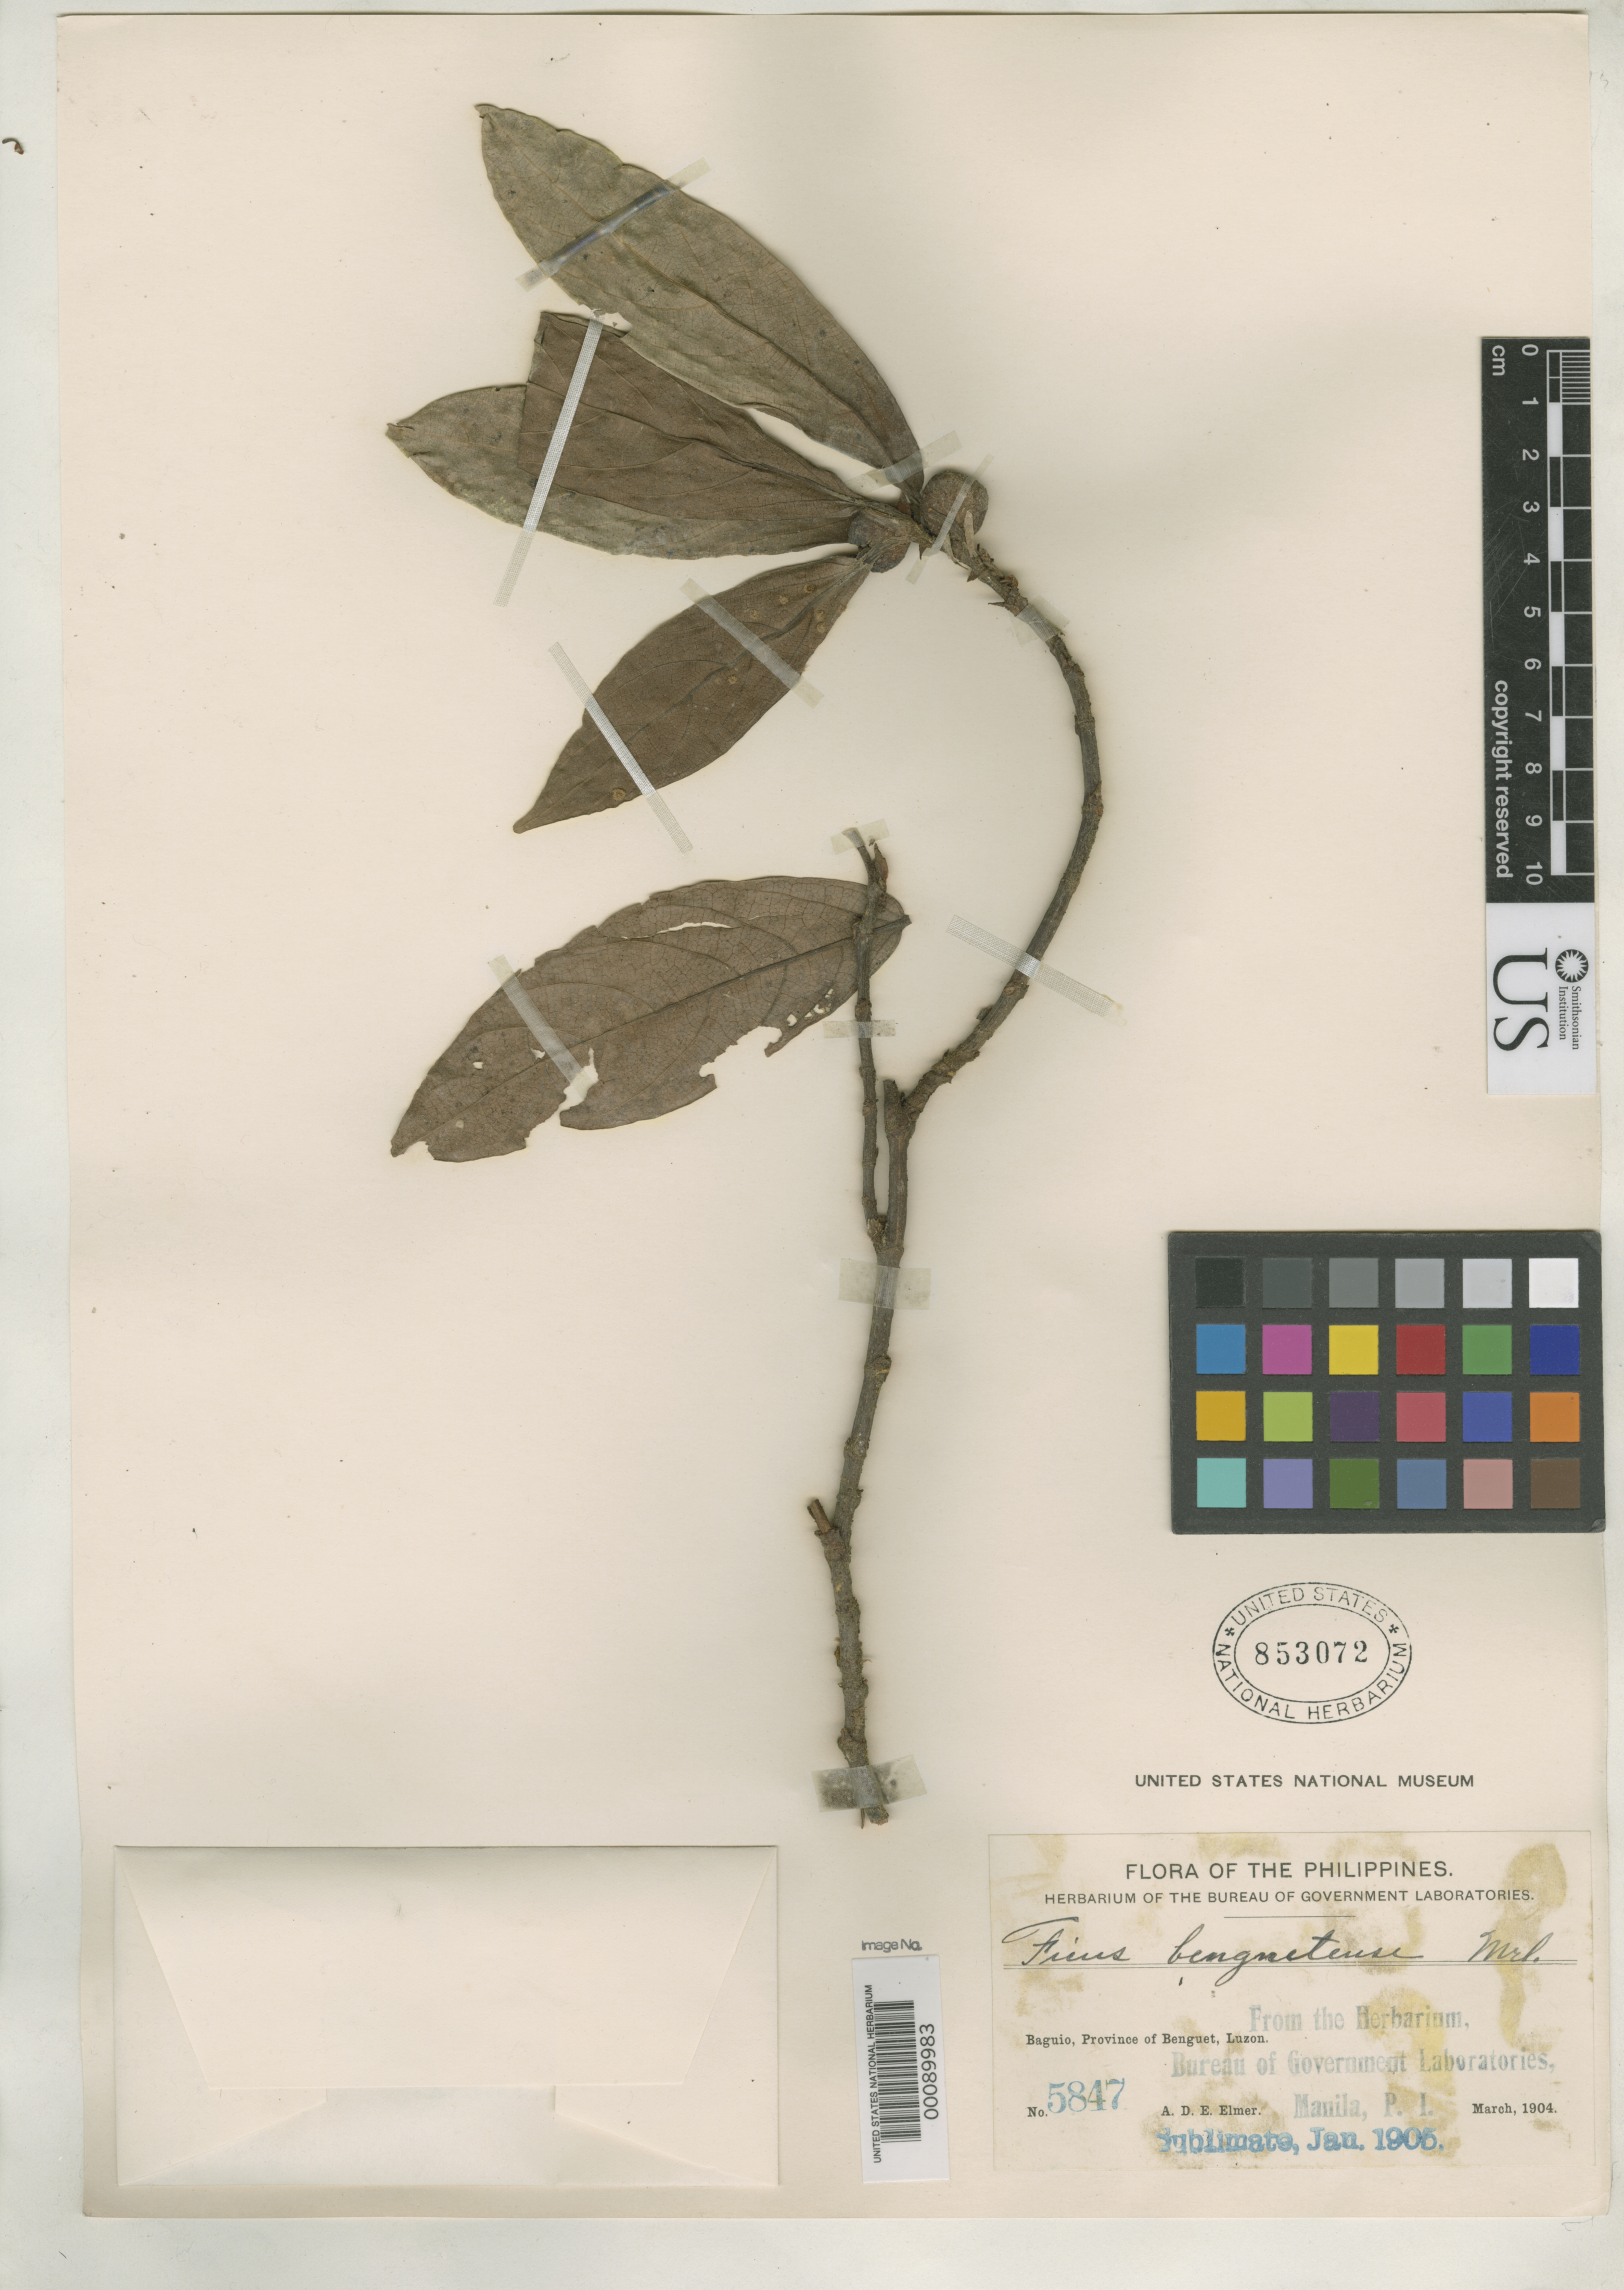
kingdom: Plantae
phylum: Tracheophyta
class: Magnoliopsida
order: Rosales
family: Moraceae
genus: Ficus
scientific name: Ficus benguetense Merr. orth. var.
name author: Merr.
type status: Isosyntype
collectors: A. D. E. Elmer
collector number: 5847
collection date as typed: Mar 1904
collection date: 1904-03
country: Philippines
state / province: Cordillera (Administrative Region)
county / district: Benguet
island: Luzon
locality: Baguio.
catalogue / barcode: US 853072